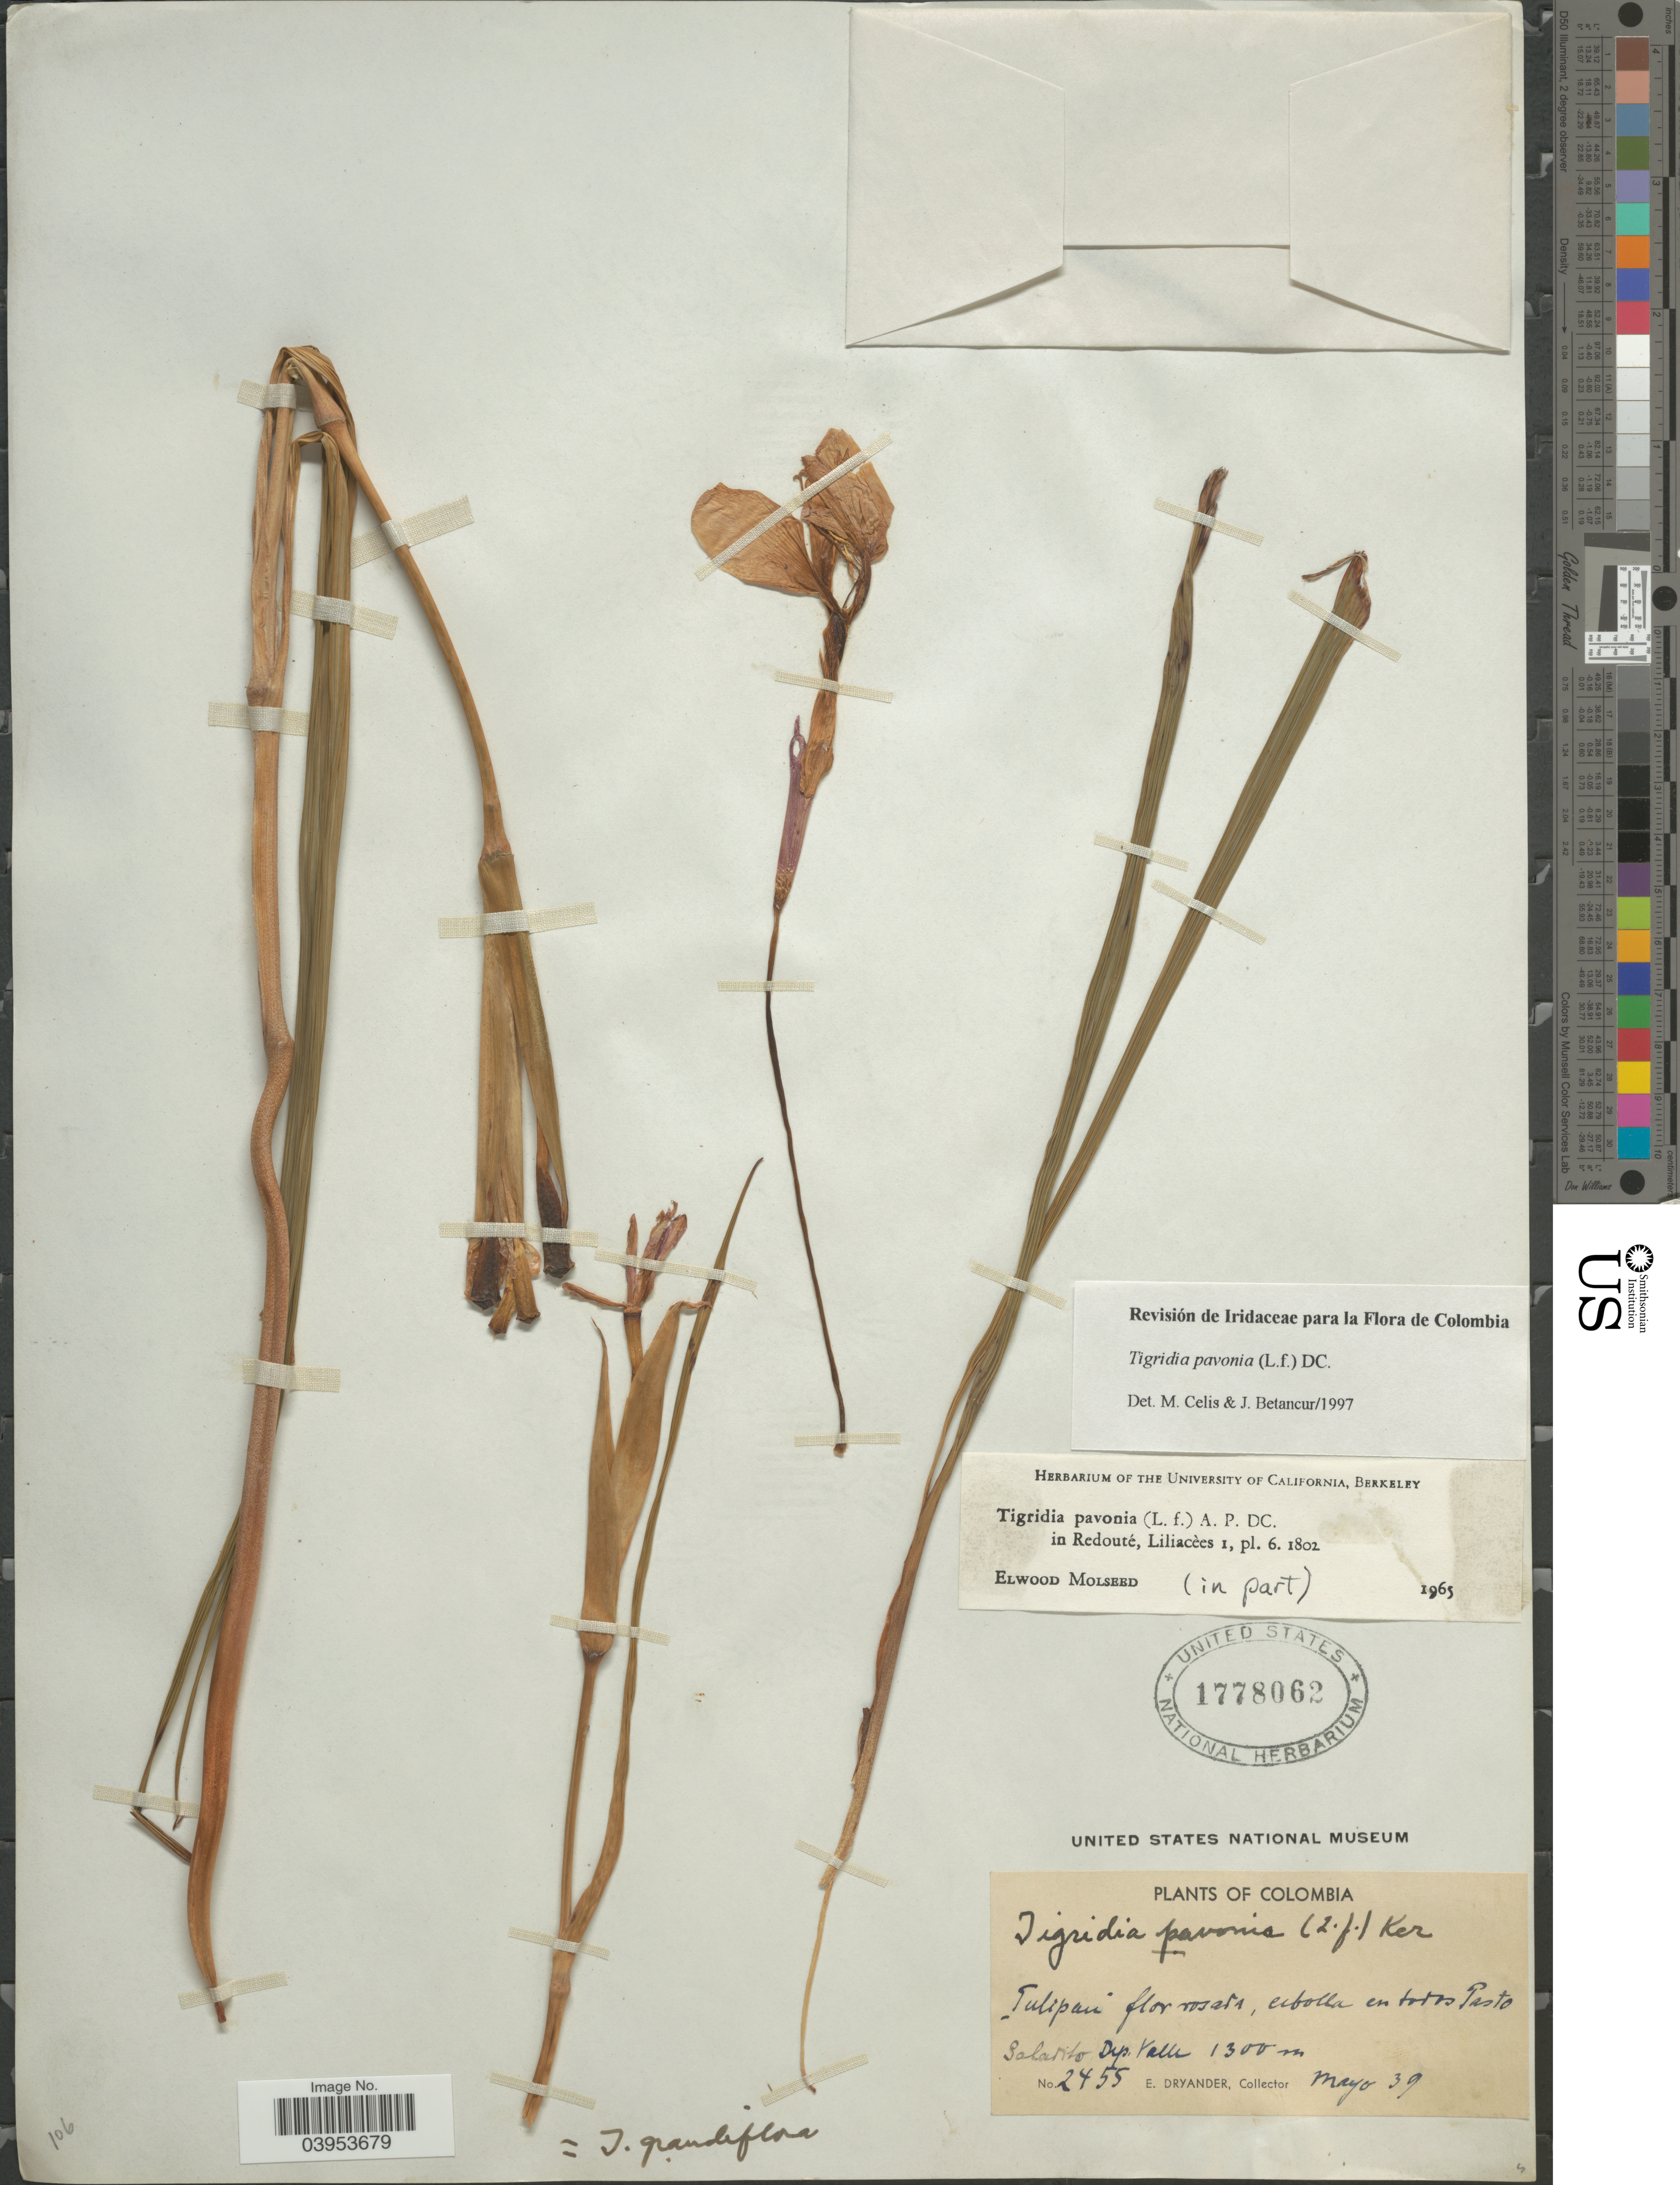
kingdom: Plantae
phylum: Tracheophyta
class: Liliopsida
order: Asparagales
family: Iridaceae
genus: Tigridia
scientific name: Tigridia pavonia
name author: (L. f.) DC.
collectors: E. Dryander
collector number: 2455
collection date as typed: Transcribed d/m/y: /5/39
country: Colombia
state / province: Valle del Cauca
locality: Salarito. Dep. Valle.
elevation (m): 1300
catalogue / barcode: US 1778062